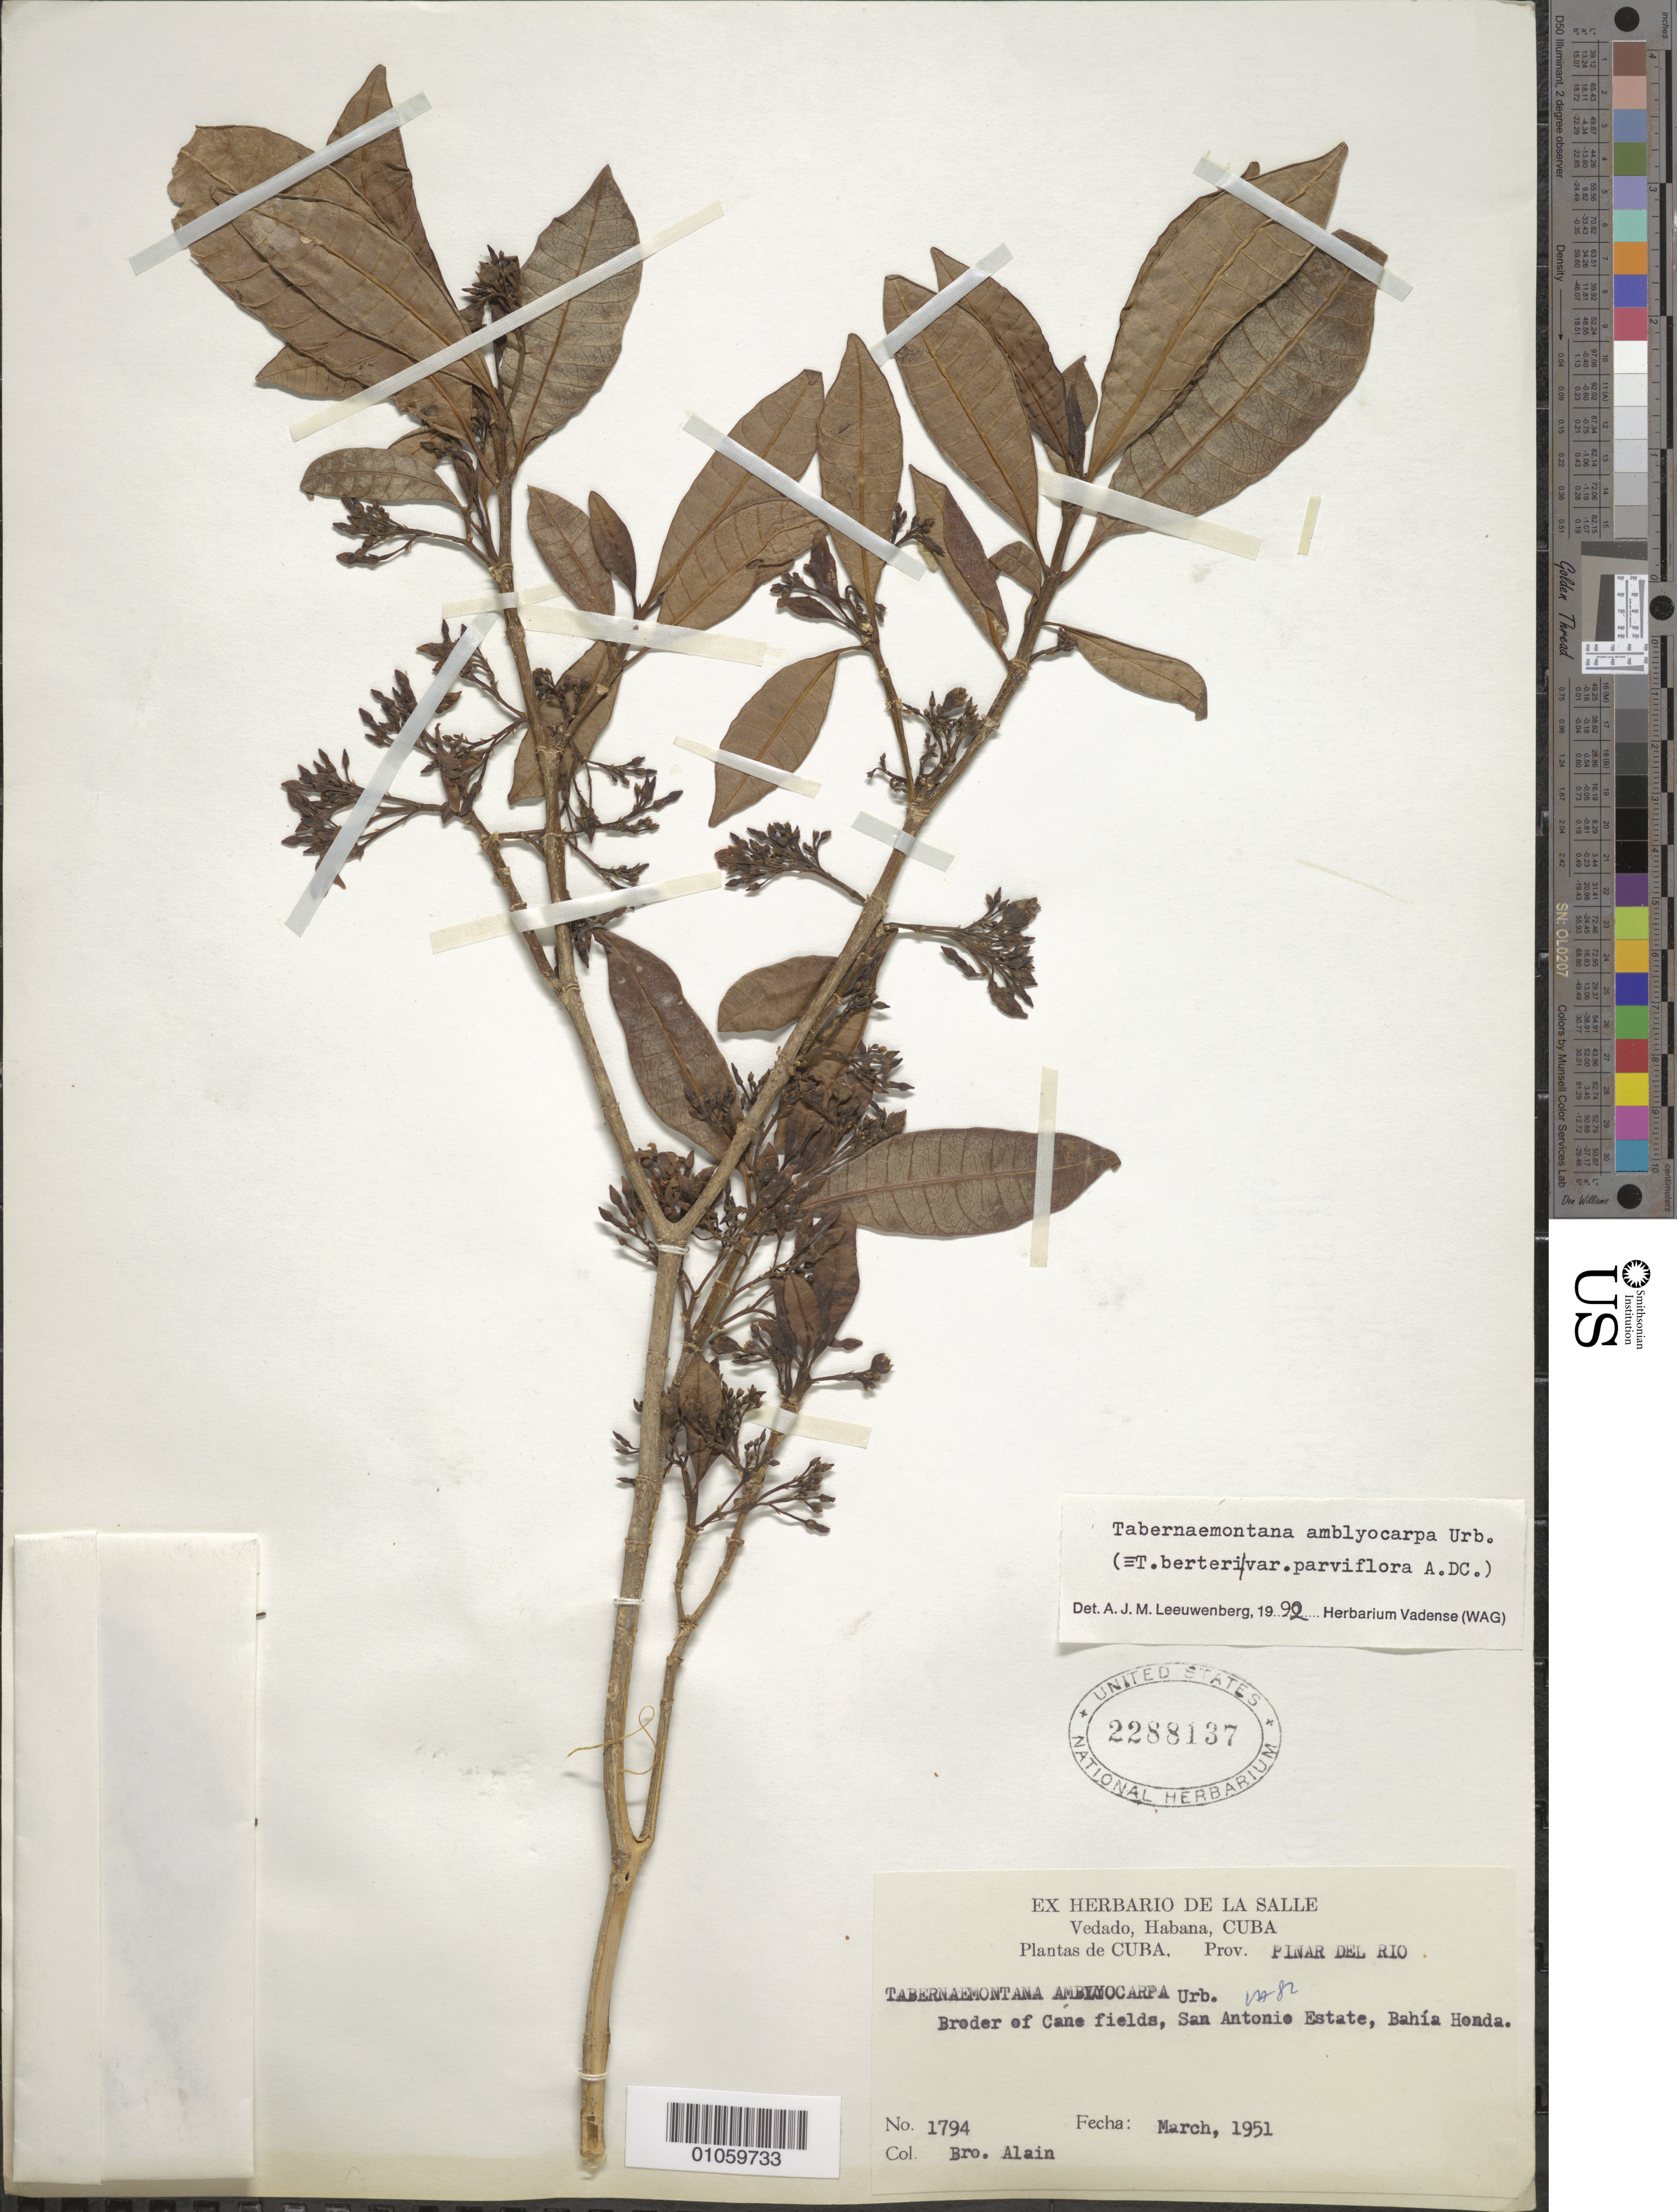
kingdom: Plantae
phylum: Tracheophyta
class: Magnoliopsida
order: Gentianales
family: Apocynaceae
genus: Tabernaemontana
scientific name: Tabernaemontana amblyocarpa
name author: Urb.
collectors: A. H. Liogier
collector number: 1794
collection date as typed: Mar 1951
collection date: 1951-03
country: Cuba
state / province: Pinar del Rio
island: Cuba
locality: San Antonio Estate, Bahía Honda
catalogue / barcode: US 2288137